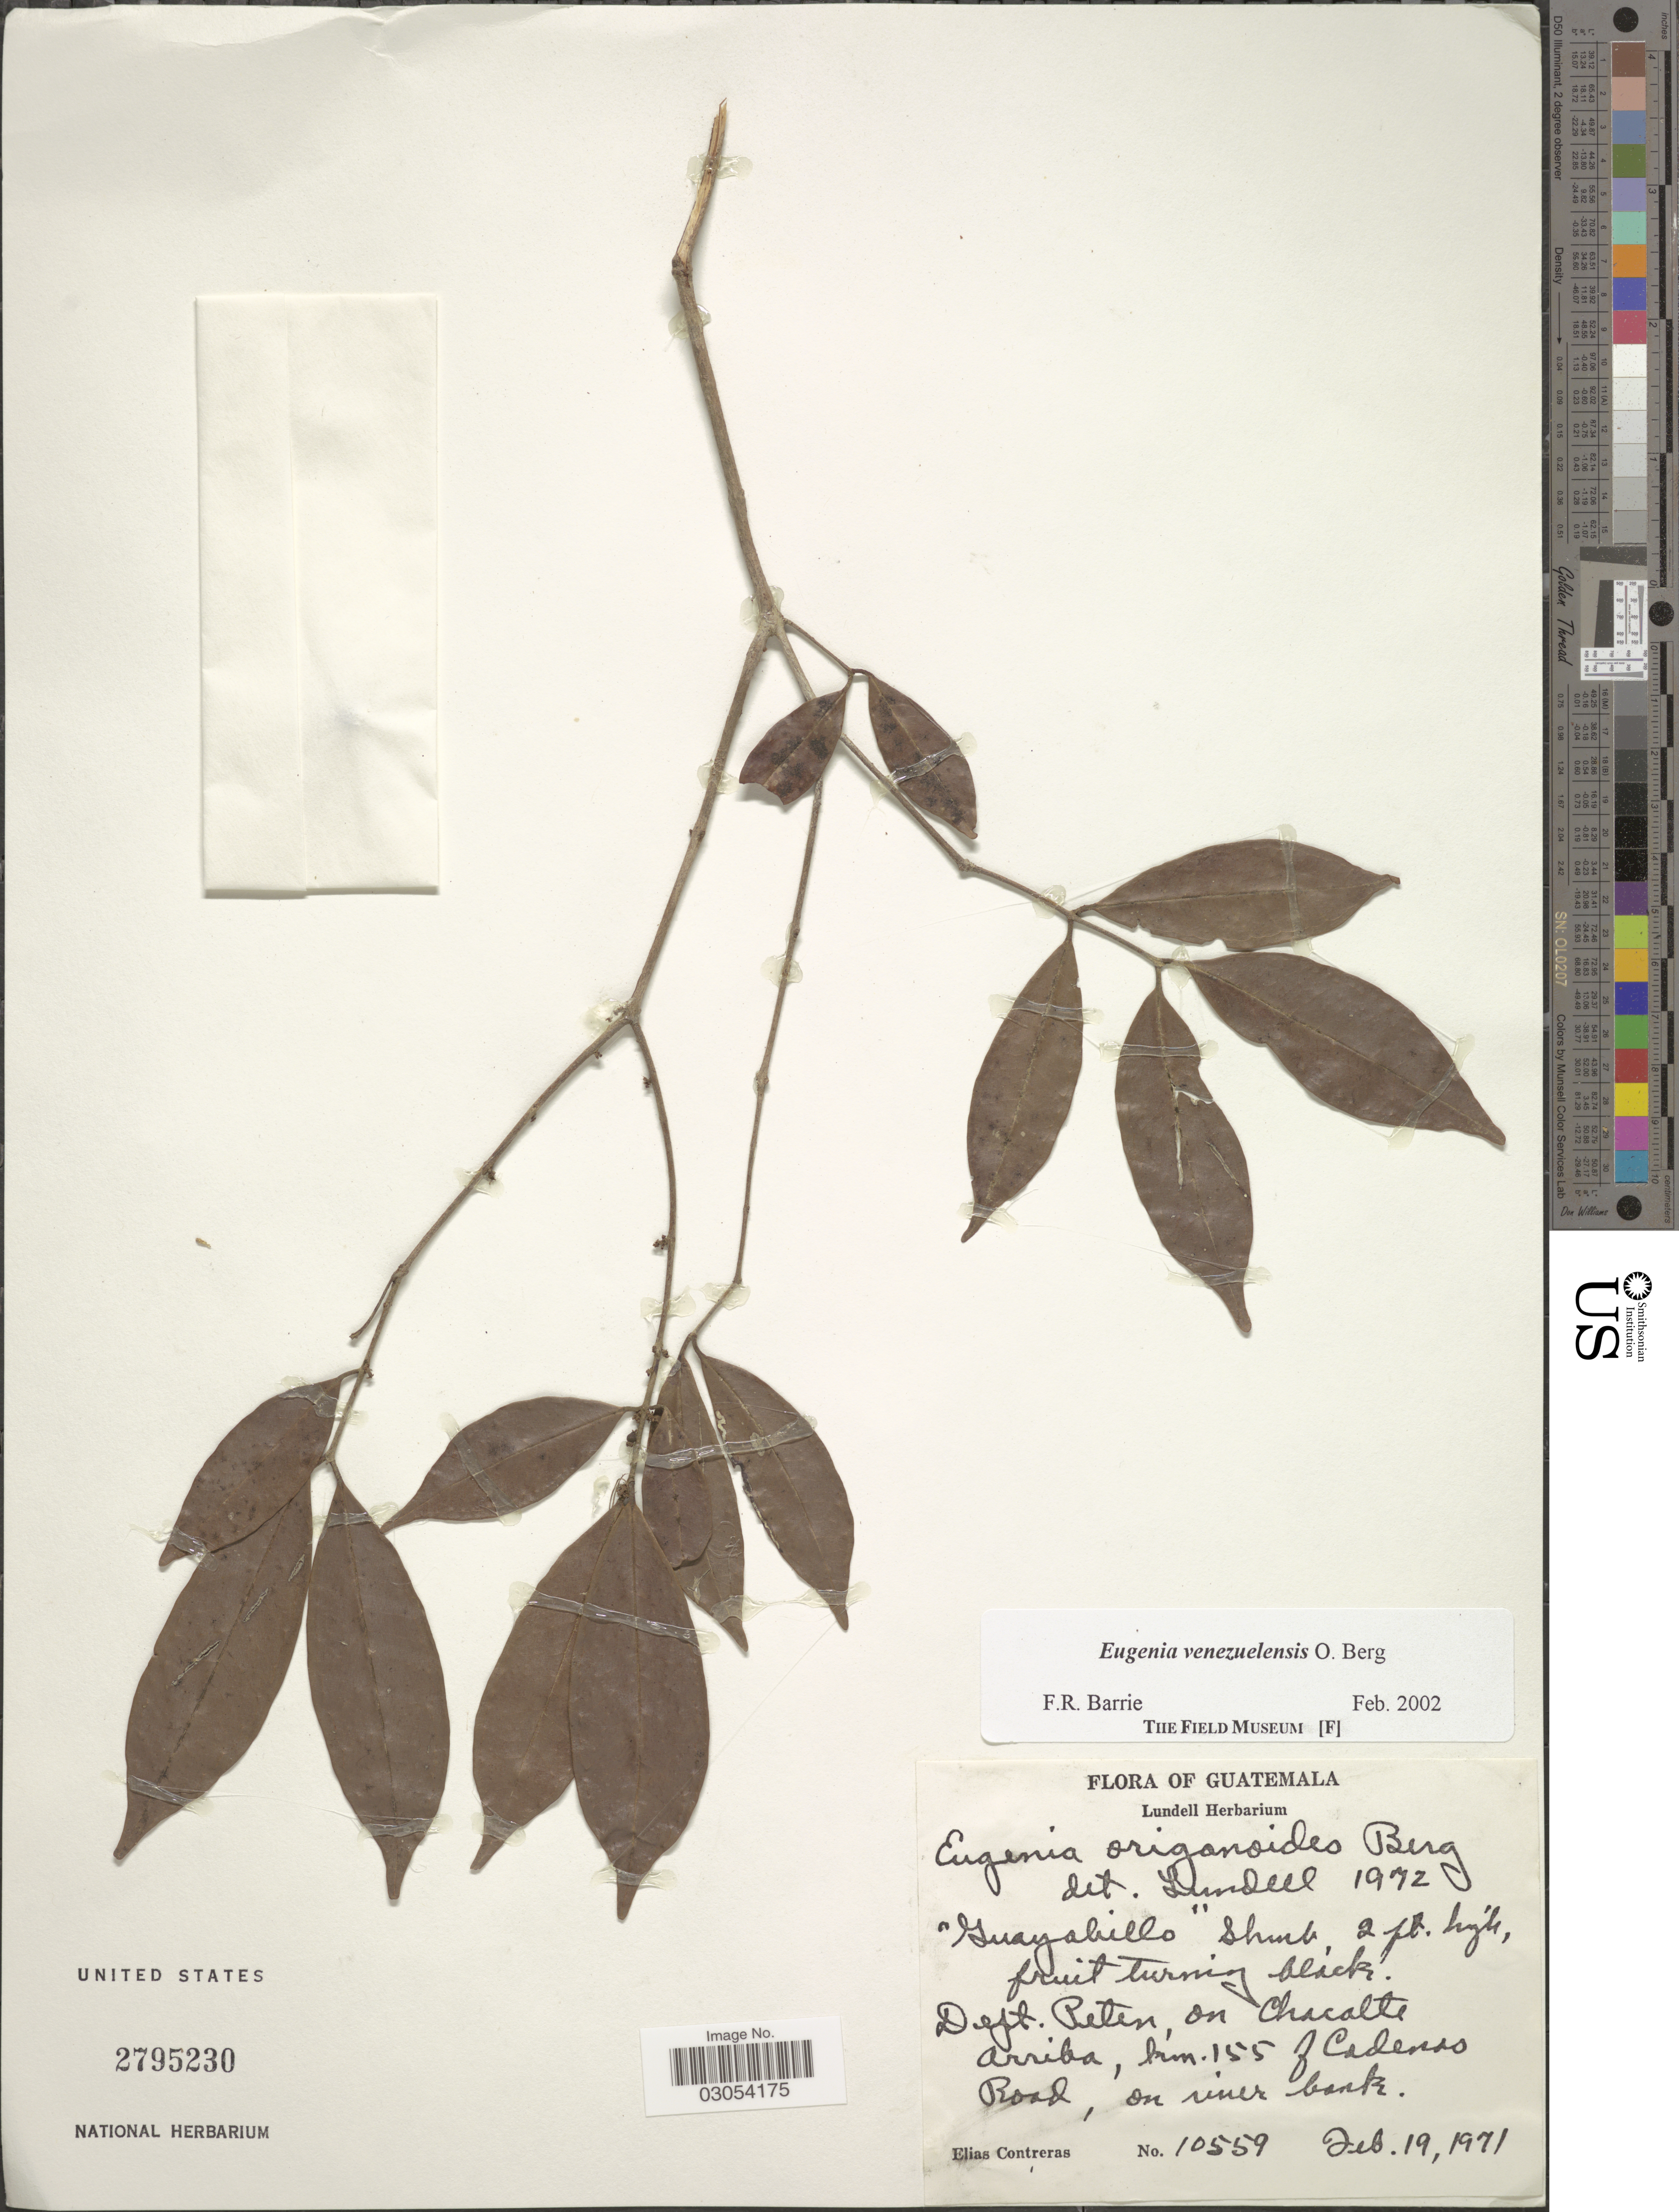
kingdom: Plantae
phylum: Tracheophyta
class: Magnoliopsida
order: Myrtales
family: Myrtaceae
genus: Eugenia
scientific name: Eugenia venezuelensis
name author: O. Berg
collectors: E. Contreras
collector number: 10559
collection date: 1971-02-19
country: Guatemala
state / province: El Petén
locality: Dept. Peten, on Chacalte Arriba, km. 155 of Cadenas Road, on river bank.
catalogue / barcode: US 2795230